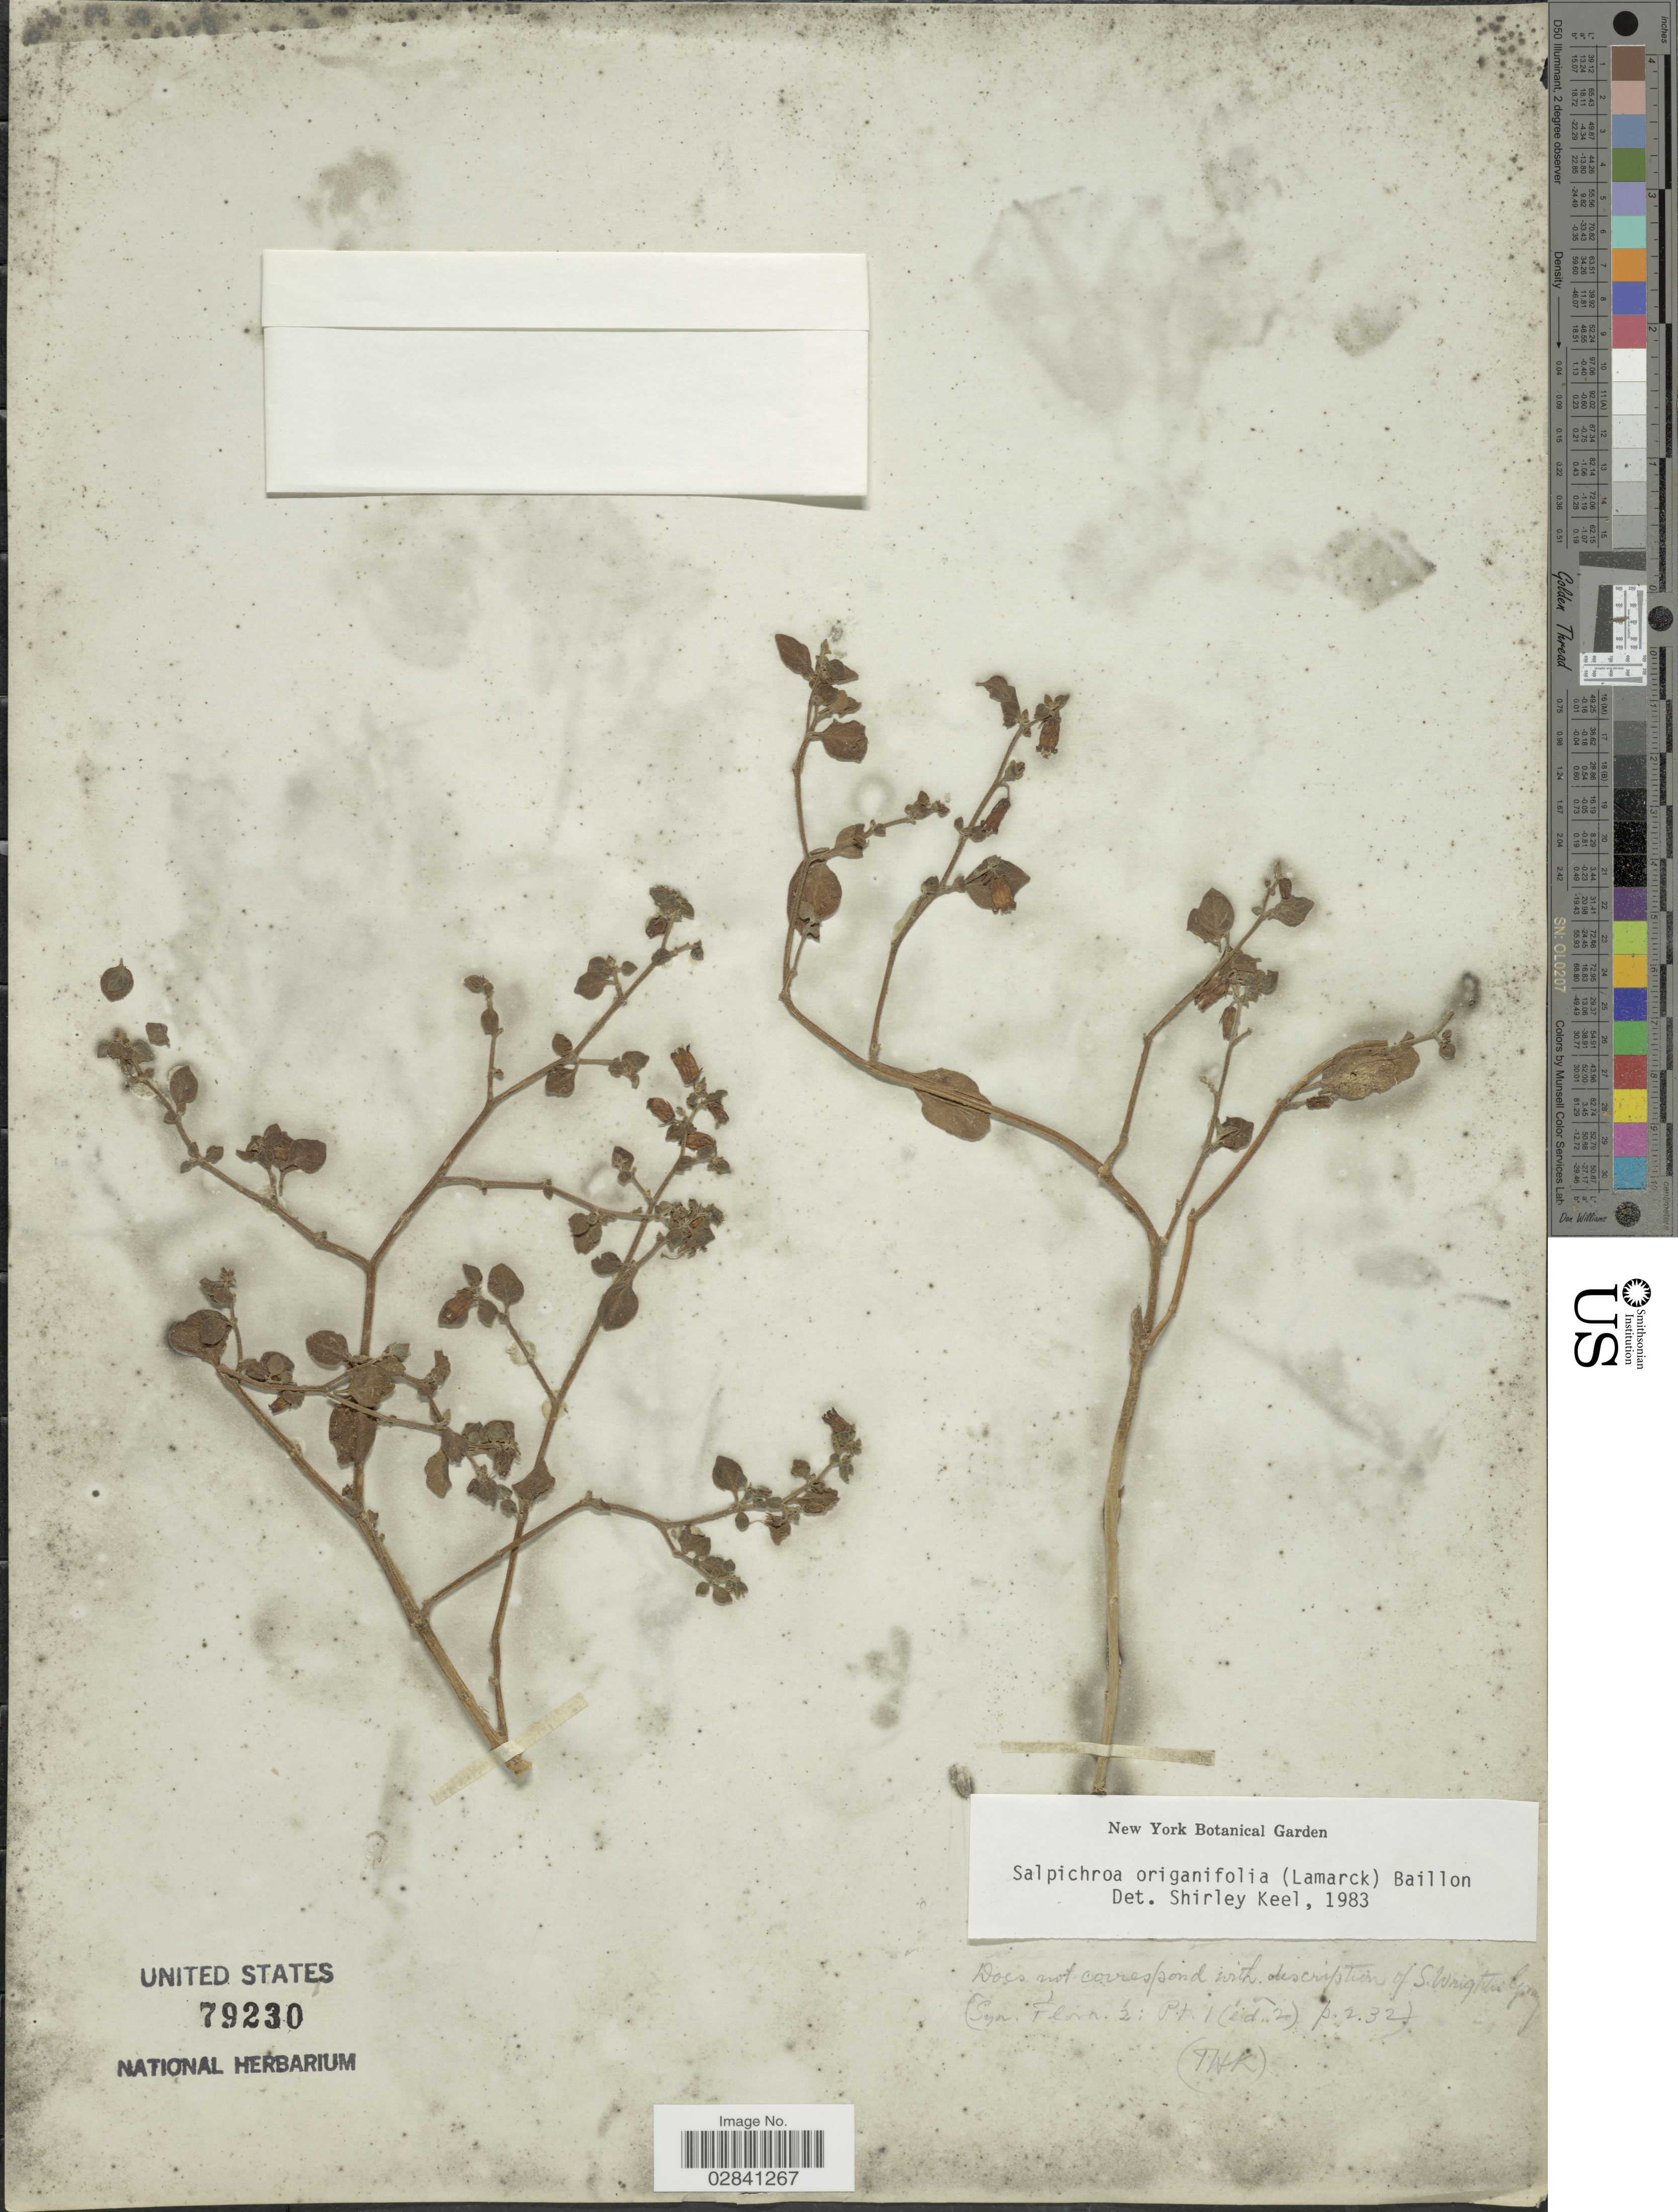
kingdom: Plantae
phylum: Tracheophyta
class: Magnoliopsida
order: Solanales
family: Solanaceae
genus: Salpichroa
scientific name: Salpichroa origanifolia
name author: (Lam.) Baill.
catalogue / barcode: US 79230